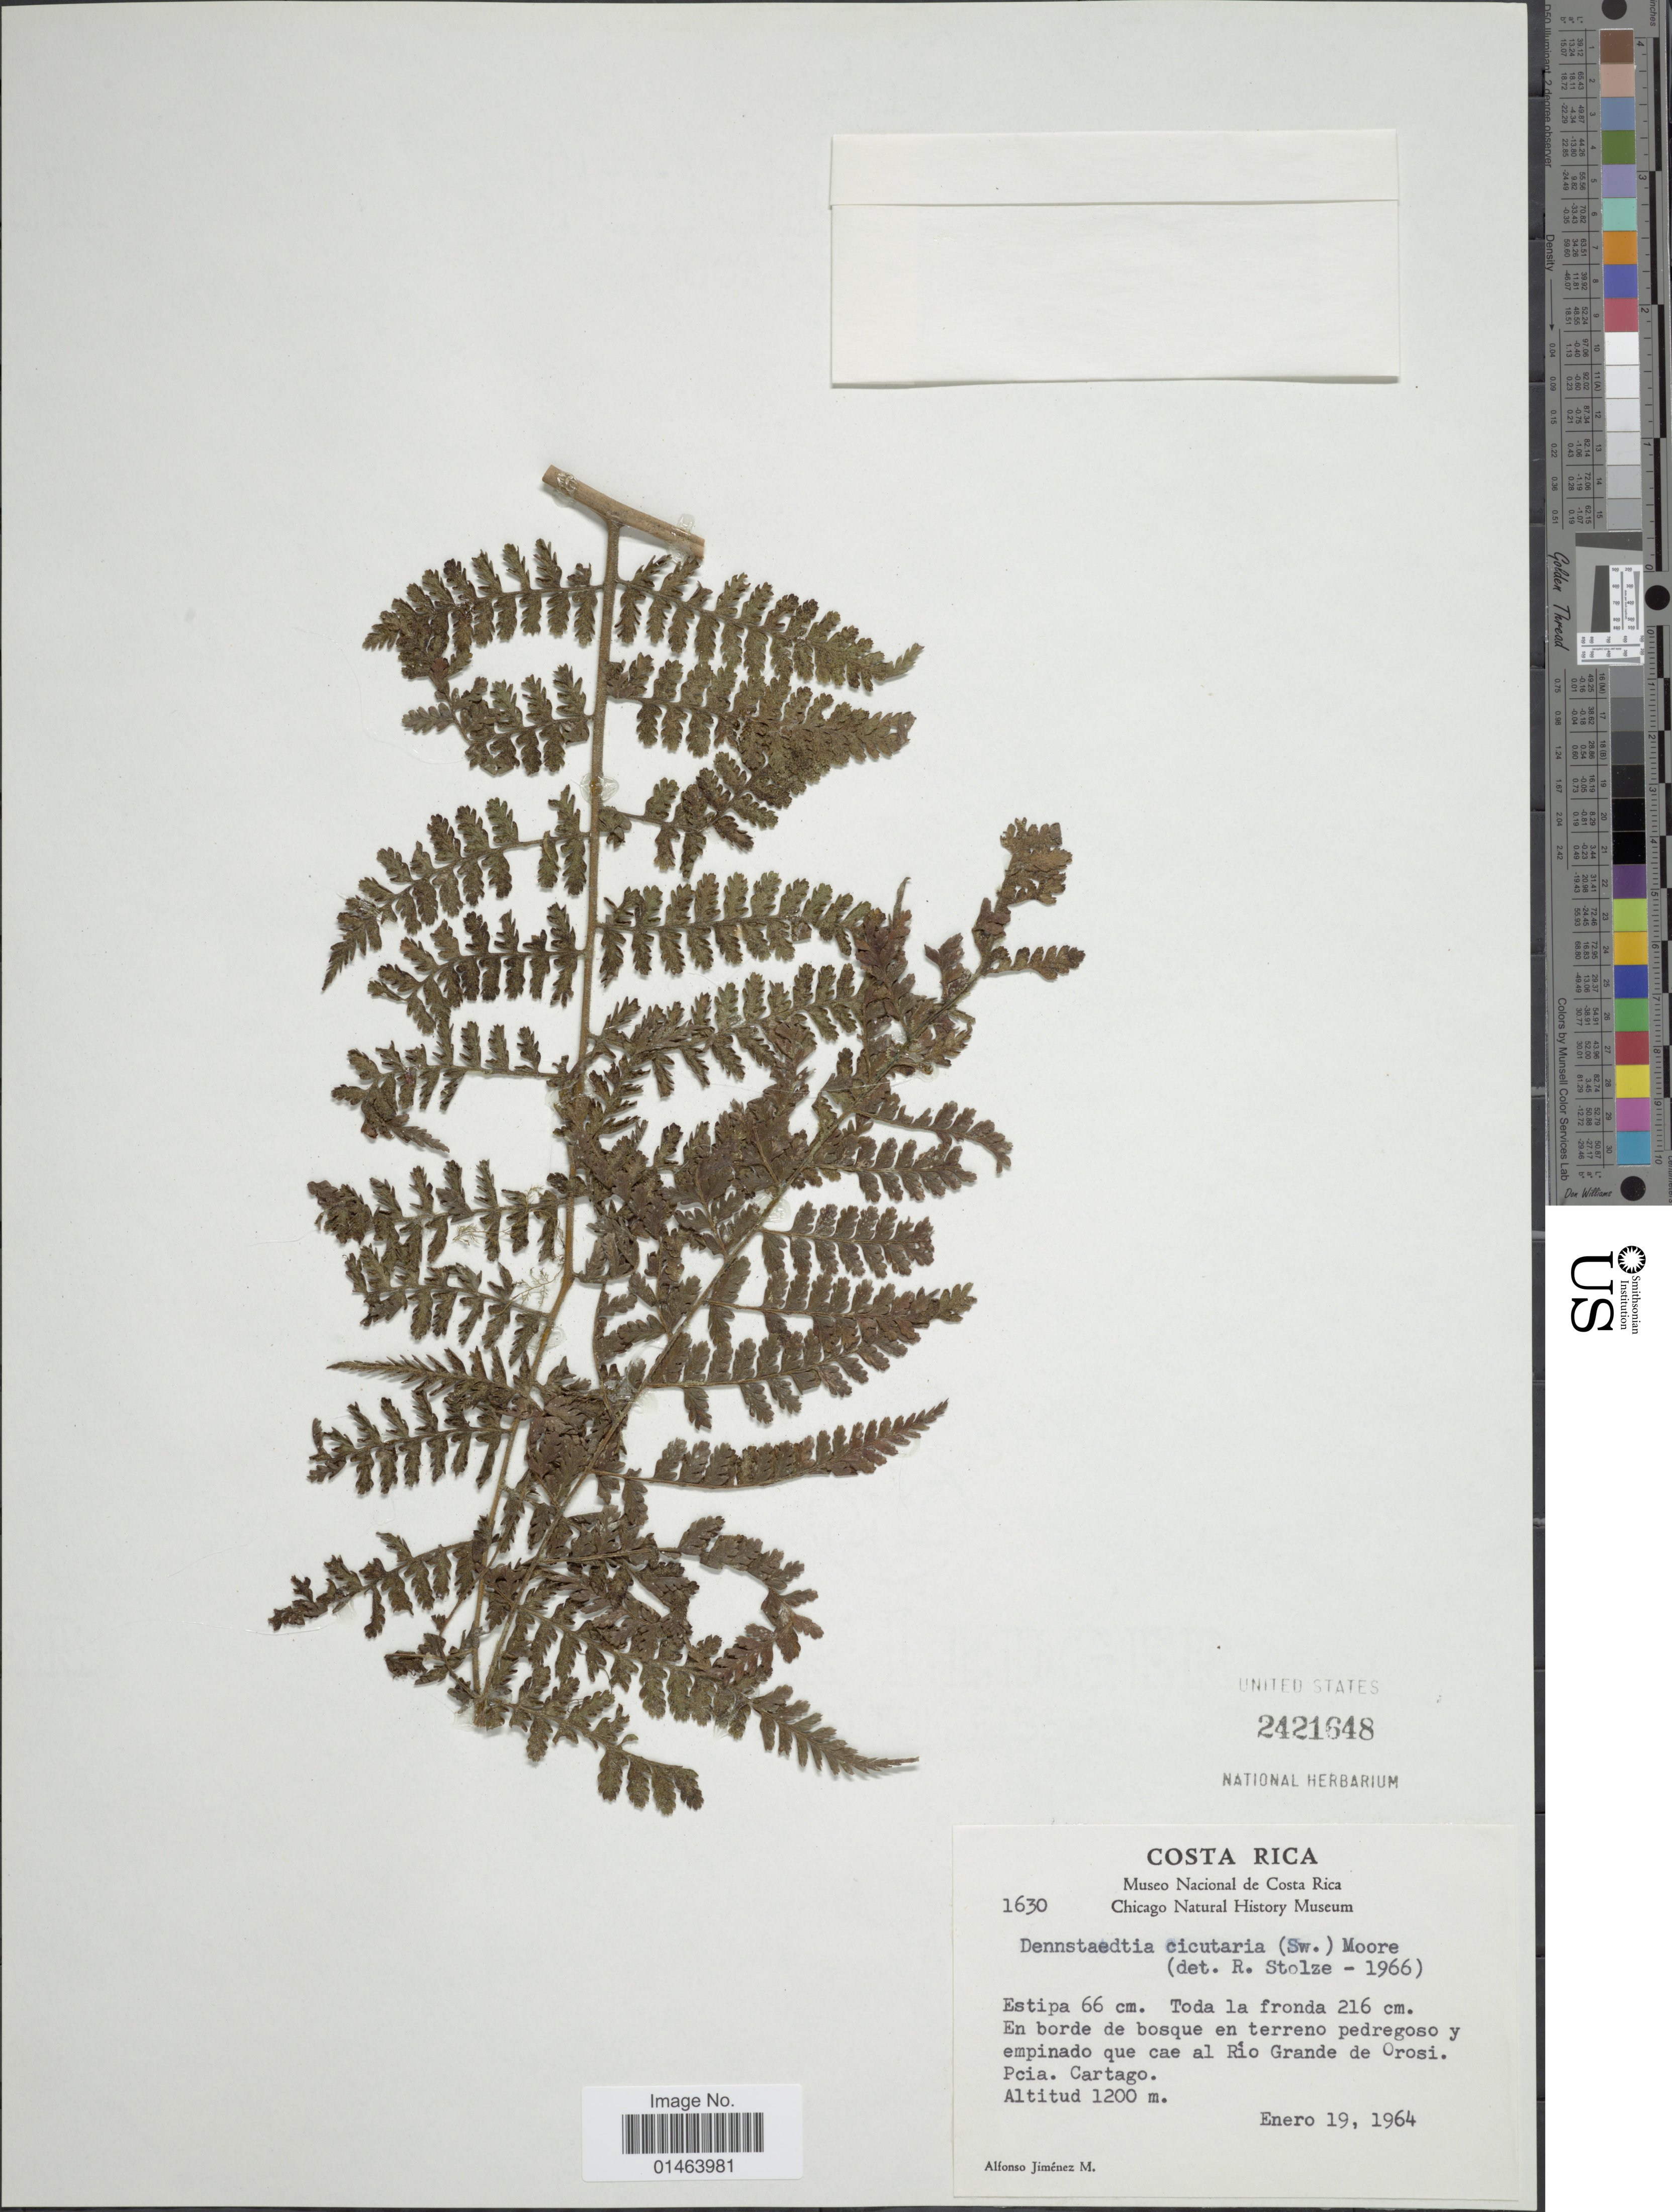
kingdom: Plantae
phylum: Tracheophyta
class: Polypodiopsida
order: Polypodiales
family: Dennstaedtiaceae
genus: Dennstaedtia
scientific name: Dennstaedtia cicutaria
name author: (Sw.) T. Moore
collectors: A. Jimenez M.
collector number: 1630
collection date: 1964-01-19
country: Costa Rica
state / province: Cartago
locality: Costa Rica, En borde de bosque en terreno pedregoso yempinado que cae al Rio Grande de Orosi. Pcia. Cartago.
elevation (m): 1200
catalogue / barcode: US 2421648